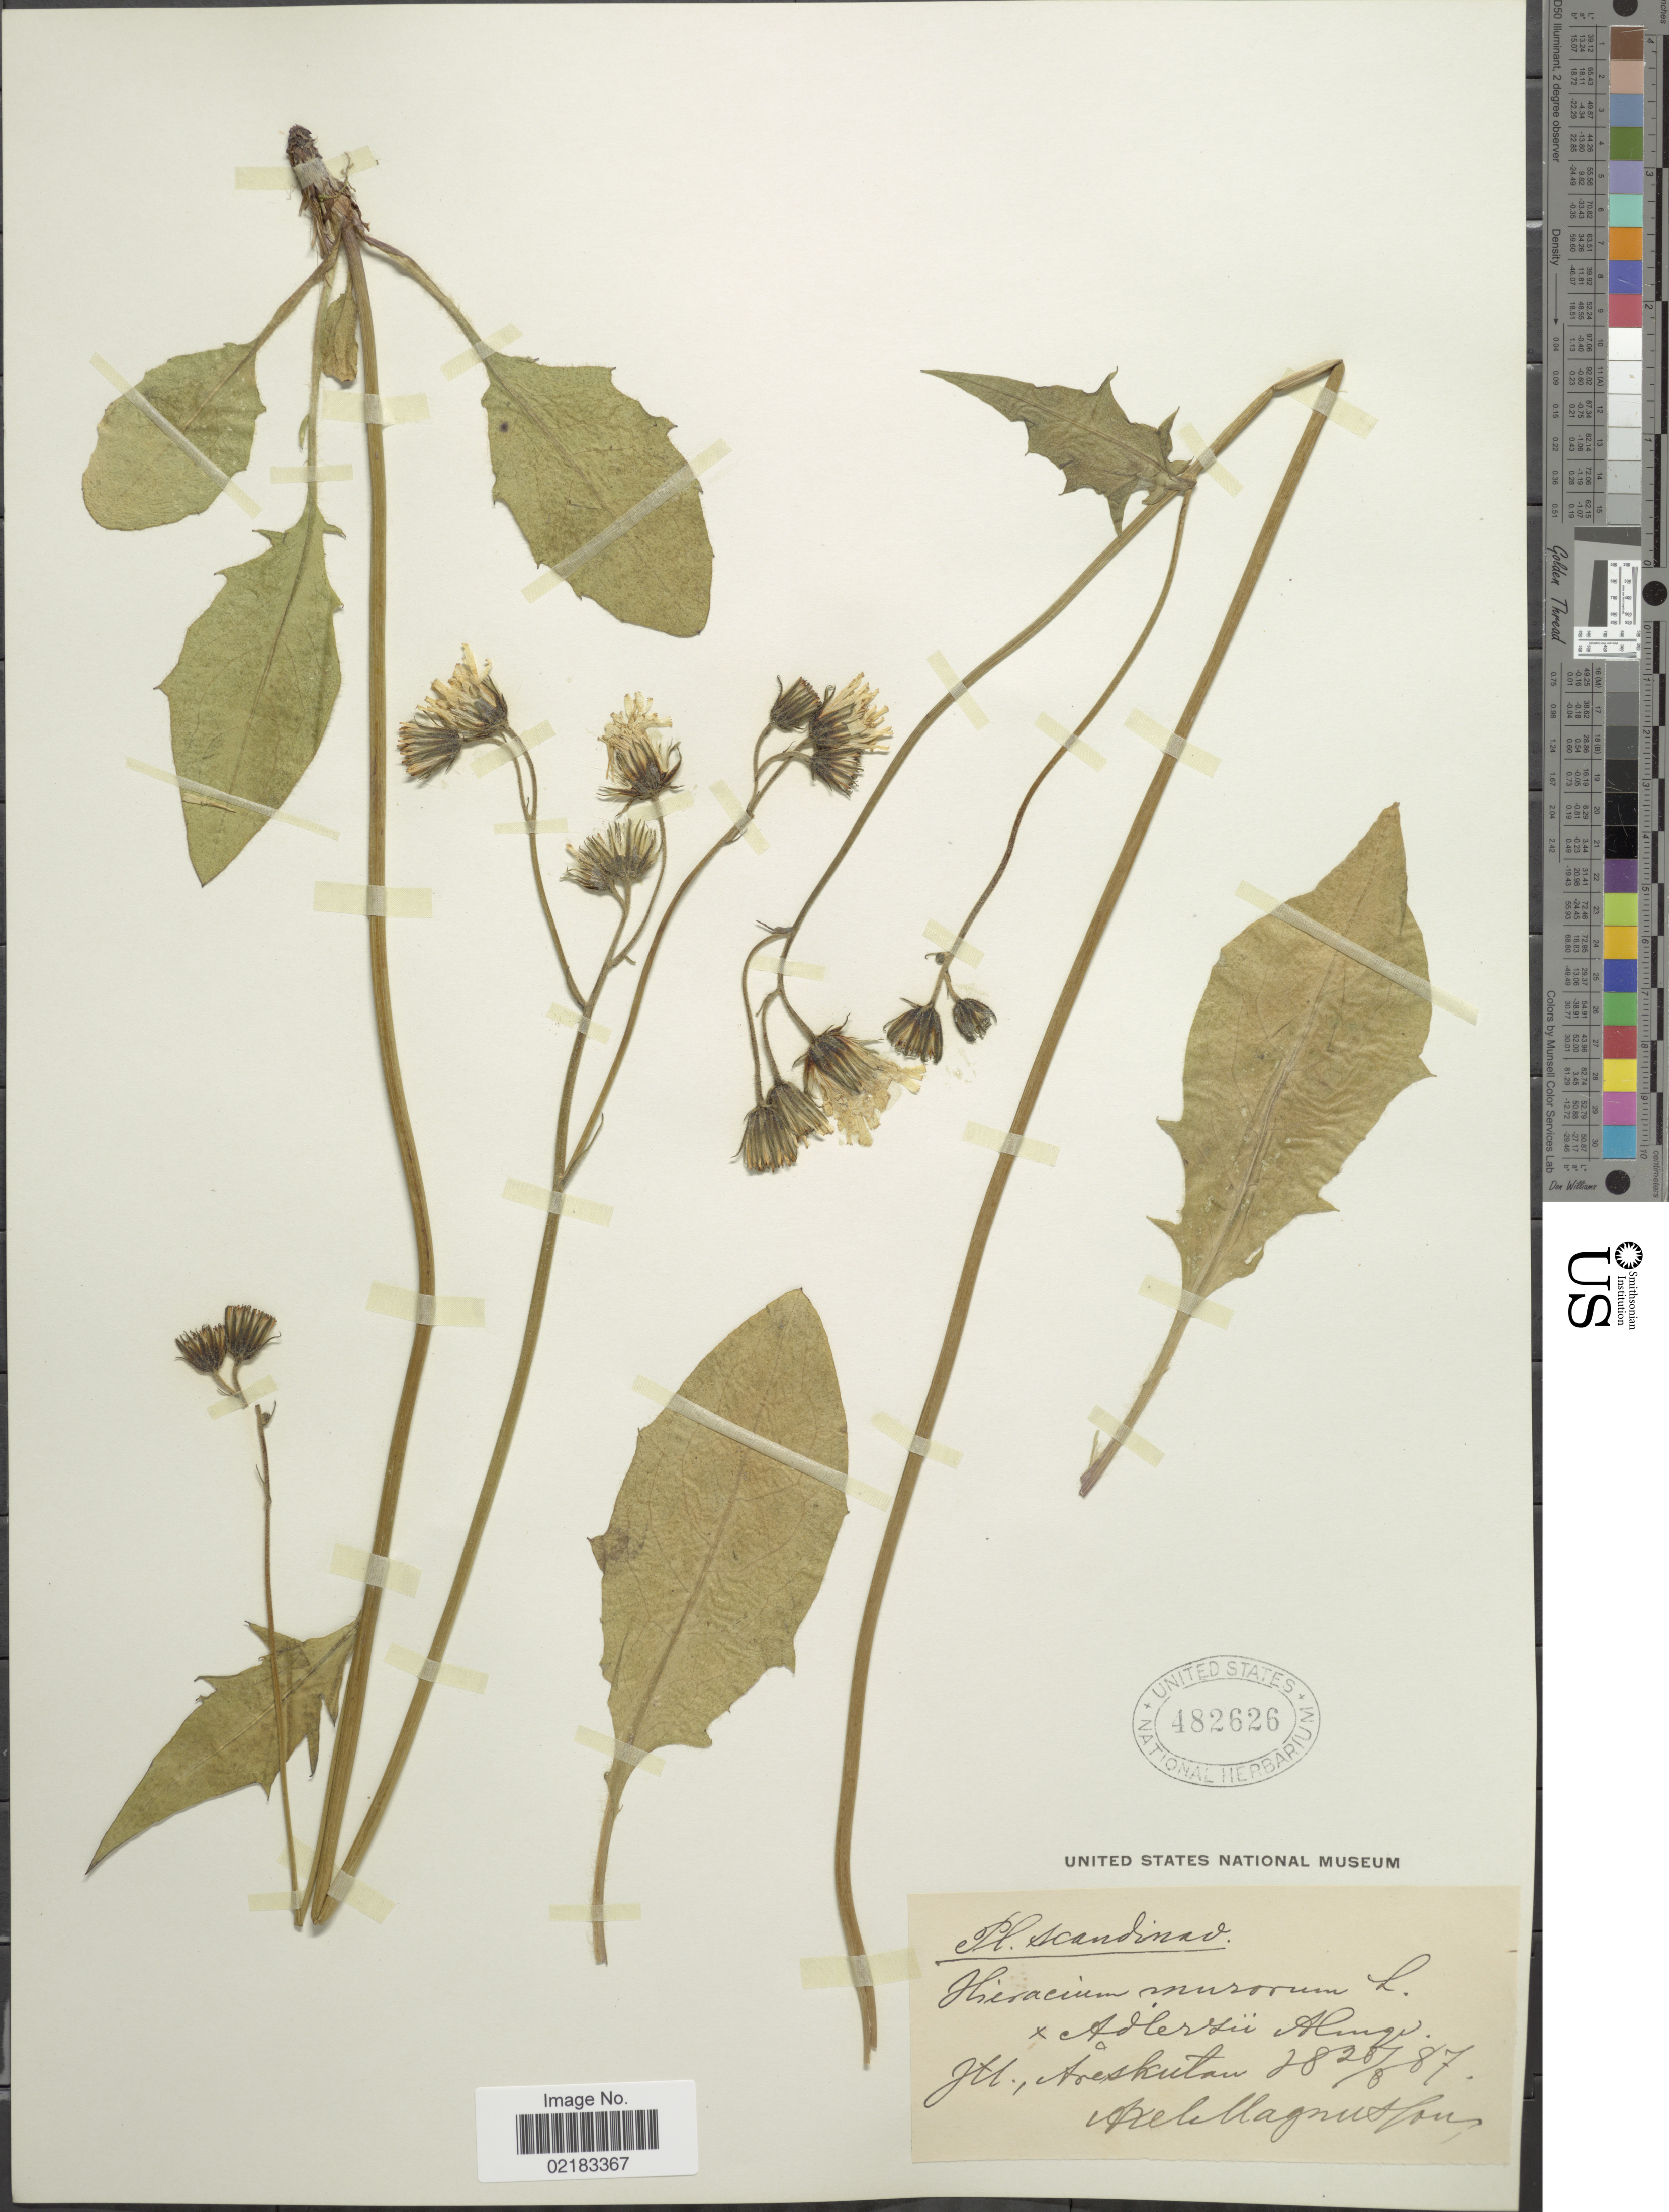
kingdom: Plantae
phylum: Tracheophyta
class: Magnoliopsida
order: Asterales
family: Asteraceae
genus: Hieracium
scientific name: Hieracium murorum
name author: L.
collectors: A. Magnusson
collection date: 1887-08-28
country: Sweden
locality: Jtl. Areskutan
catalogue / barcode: US 482626